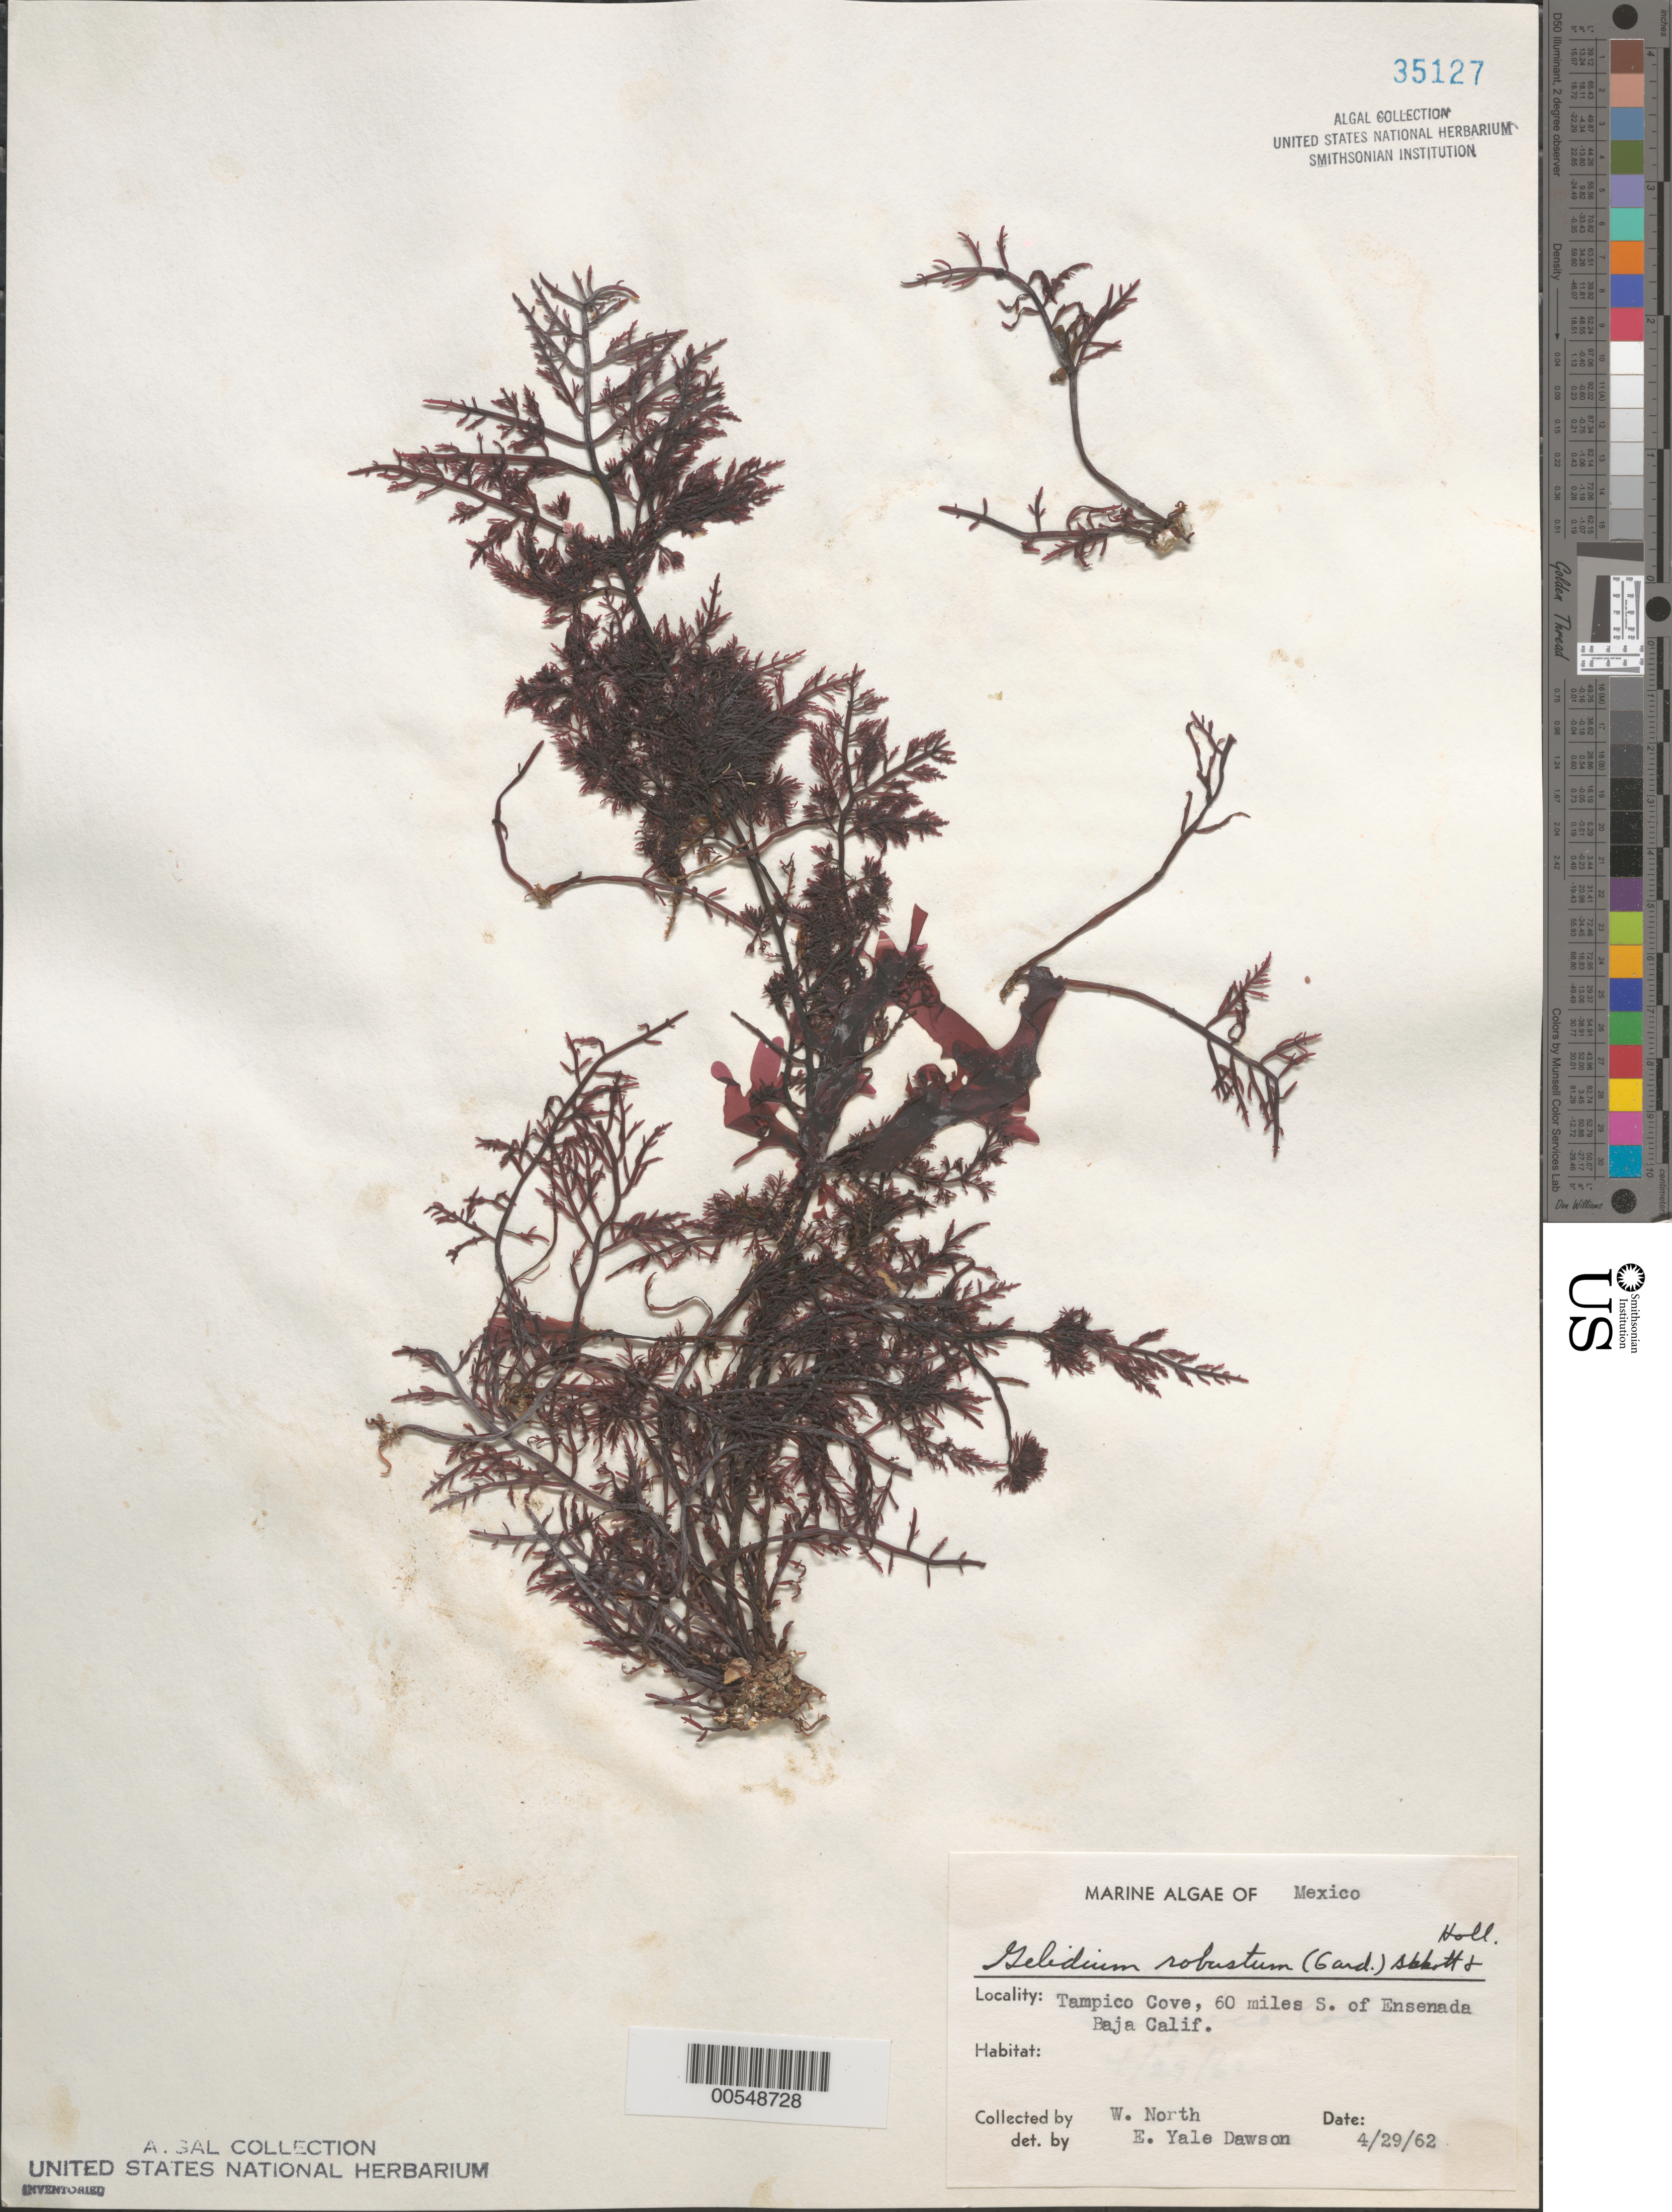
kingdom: Plantae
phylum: Rhodophyta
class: Florideophyceae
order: Gelidiales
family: Gelidiaceae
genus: Gelidium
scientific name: Gelidium robustum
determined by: Dawson, E. Y.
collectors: W. North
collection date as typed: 29 Apr 1962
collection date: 1962-04-29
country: Mexico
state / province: Baja California Norte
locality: Tampico Cove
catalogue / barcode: US 35127